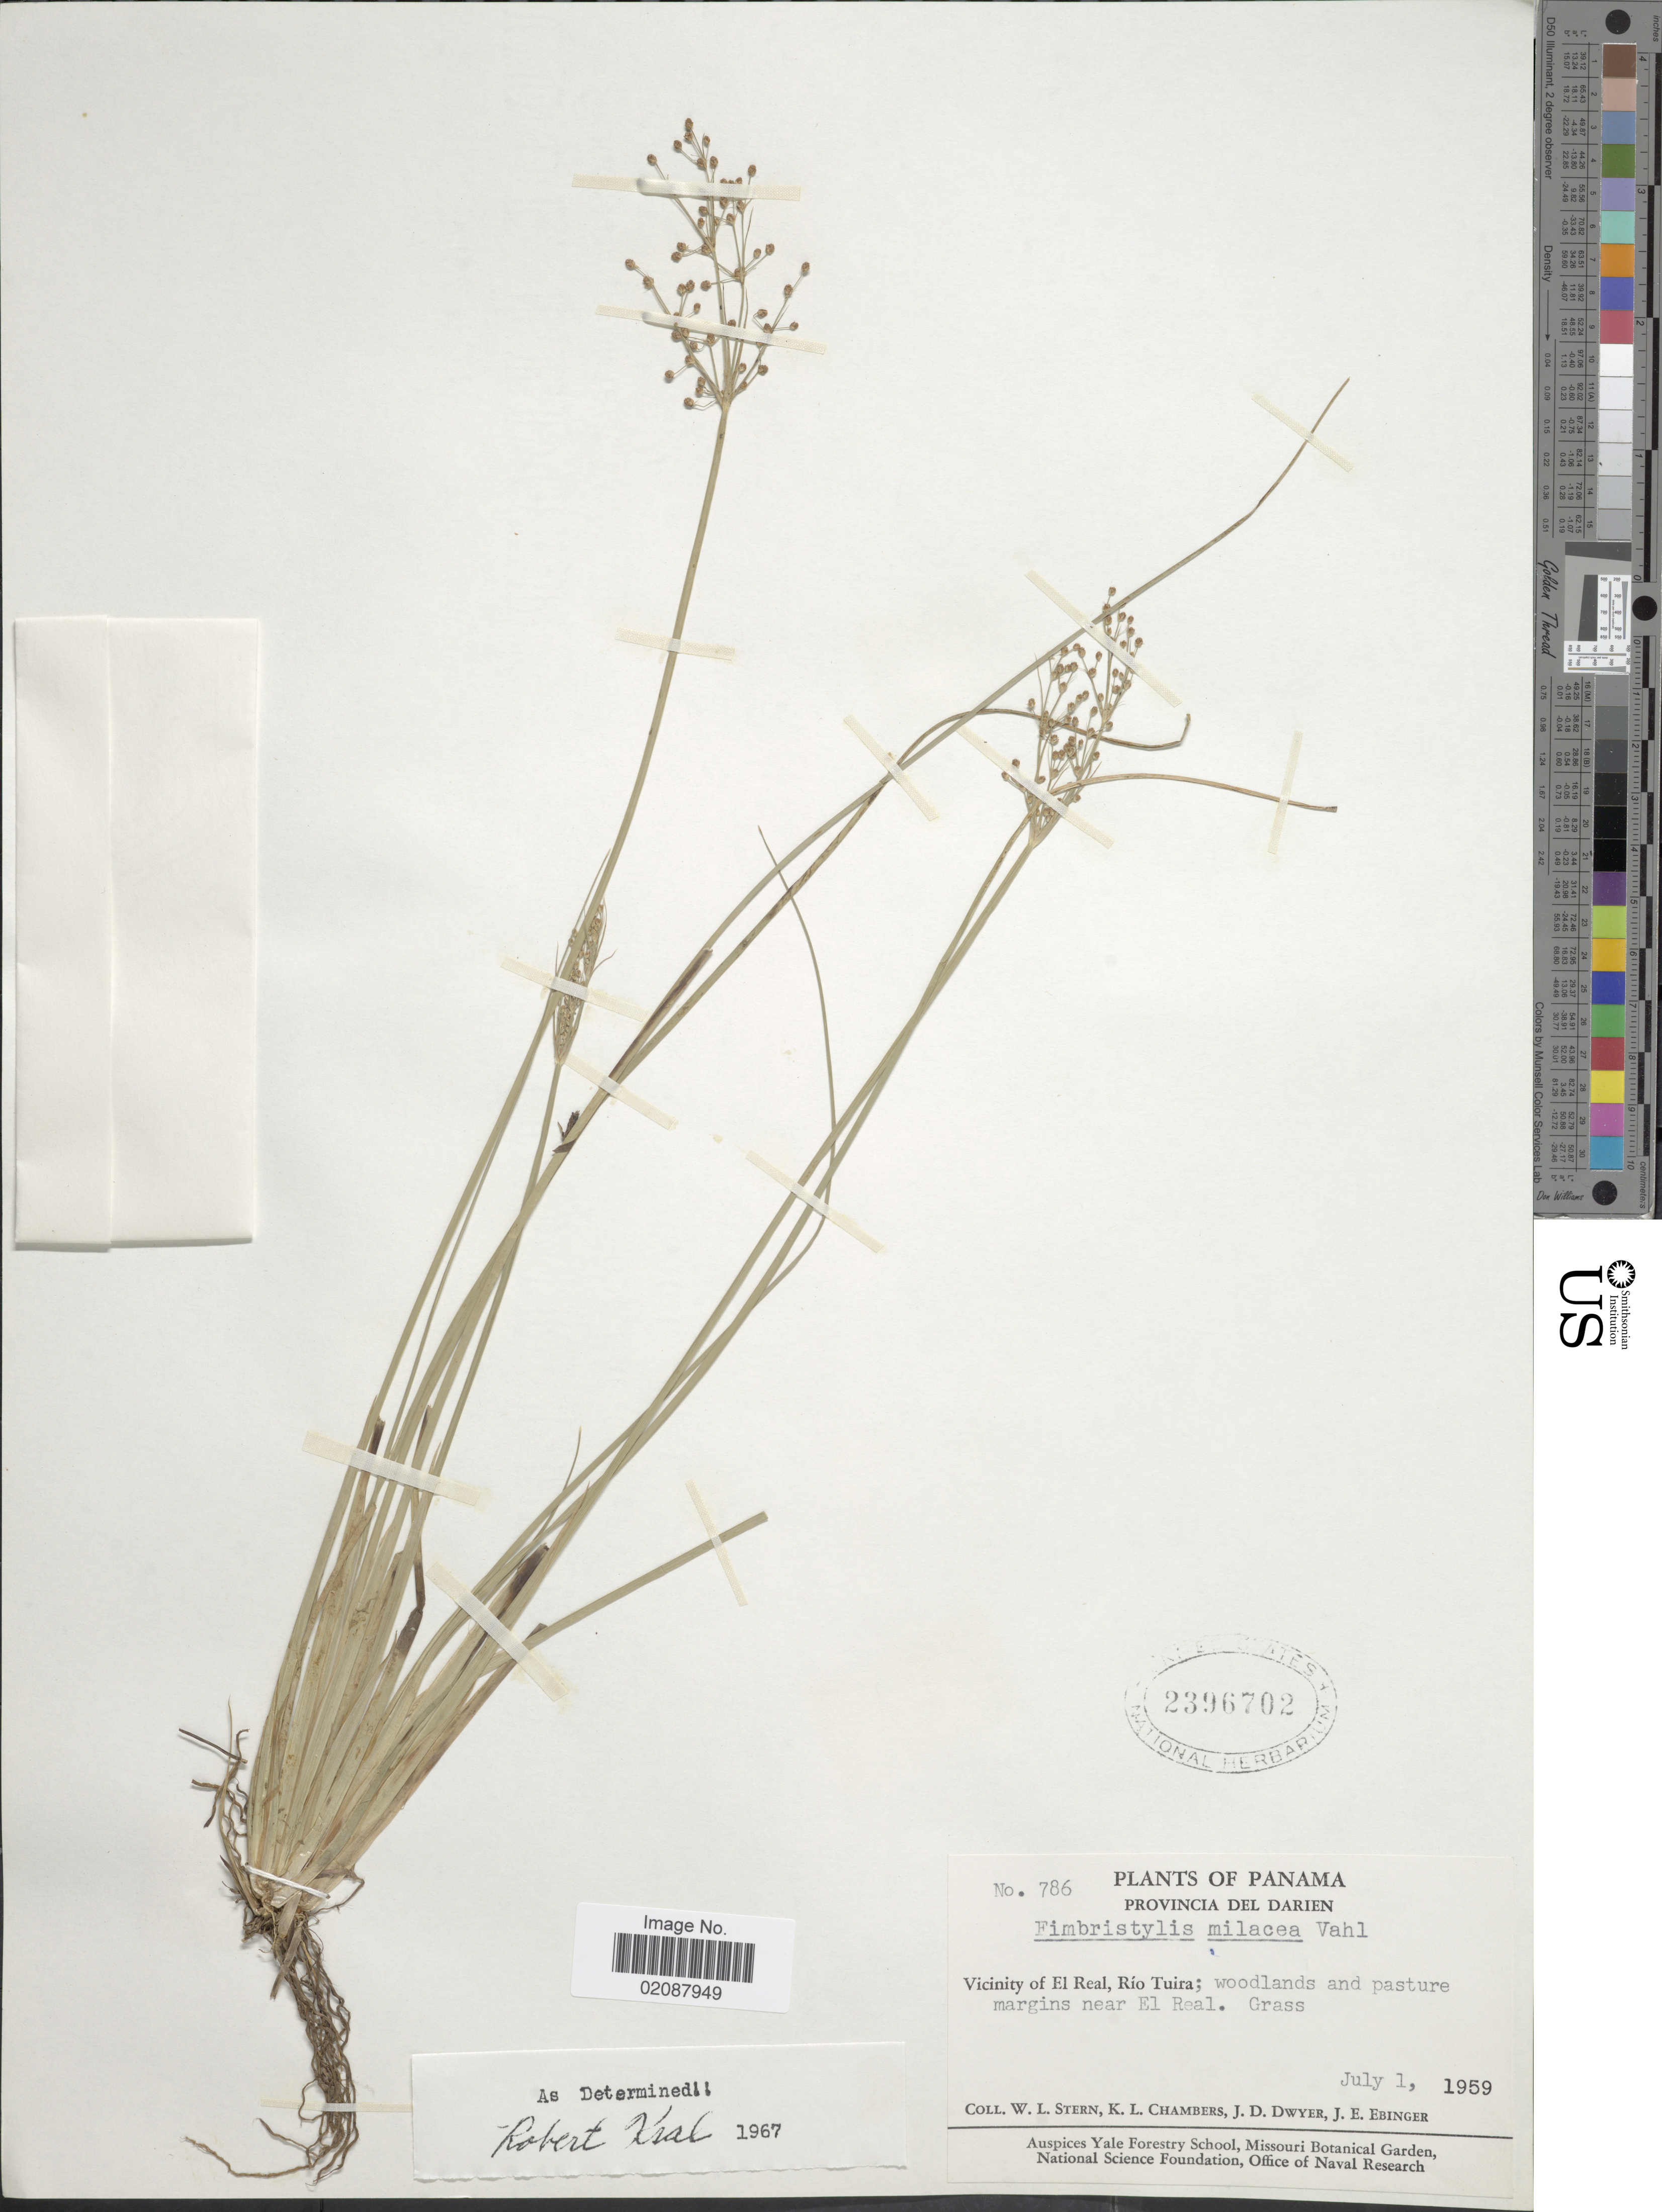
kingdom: Plantae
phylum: Tracheophyta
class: Liliopsida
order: Poales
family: Cyperaceae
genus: Fimbristylis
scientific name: Fimbristylis littoralis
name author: Gaudich.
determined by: Strong, M. T., (US), Smithsonian Institution - National Museum of Natural History (UNITED STATES)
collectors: W. L. Stern, K. Chambers, J. D. Dwyer & J. Ebinger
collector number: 786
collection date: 1959-07-01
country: Panama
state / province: Darién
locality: Provincia del Darien. Vicinity of El Real, Rio Tuira: woodlands and pasture margins near El Real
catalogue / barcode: US 2396702